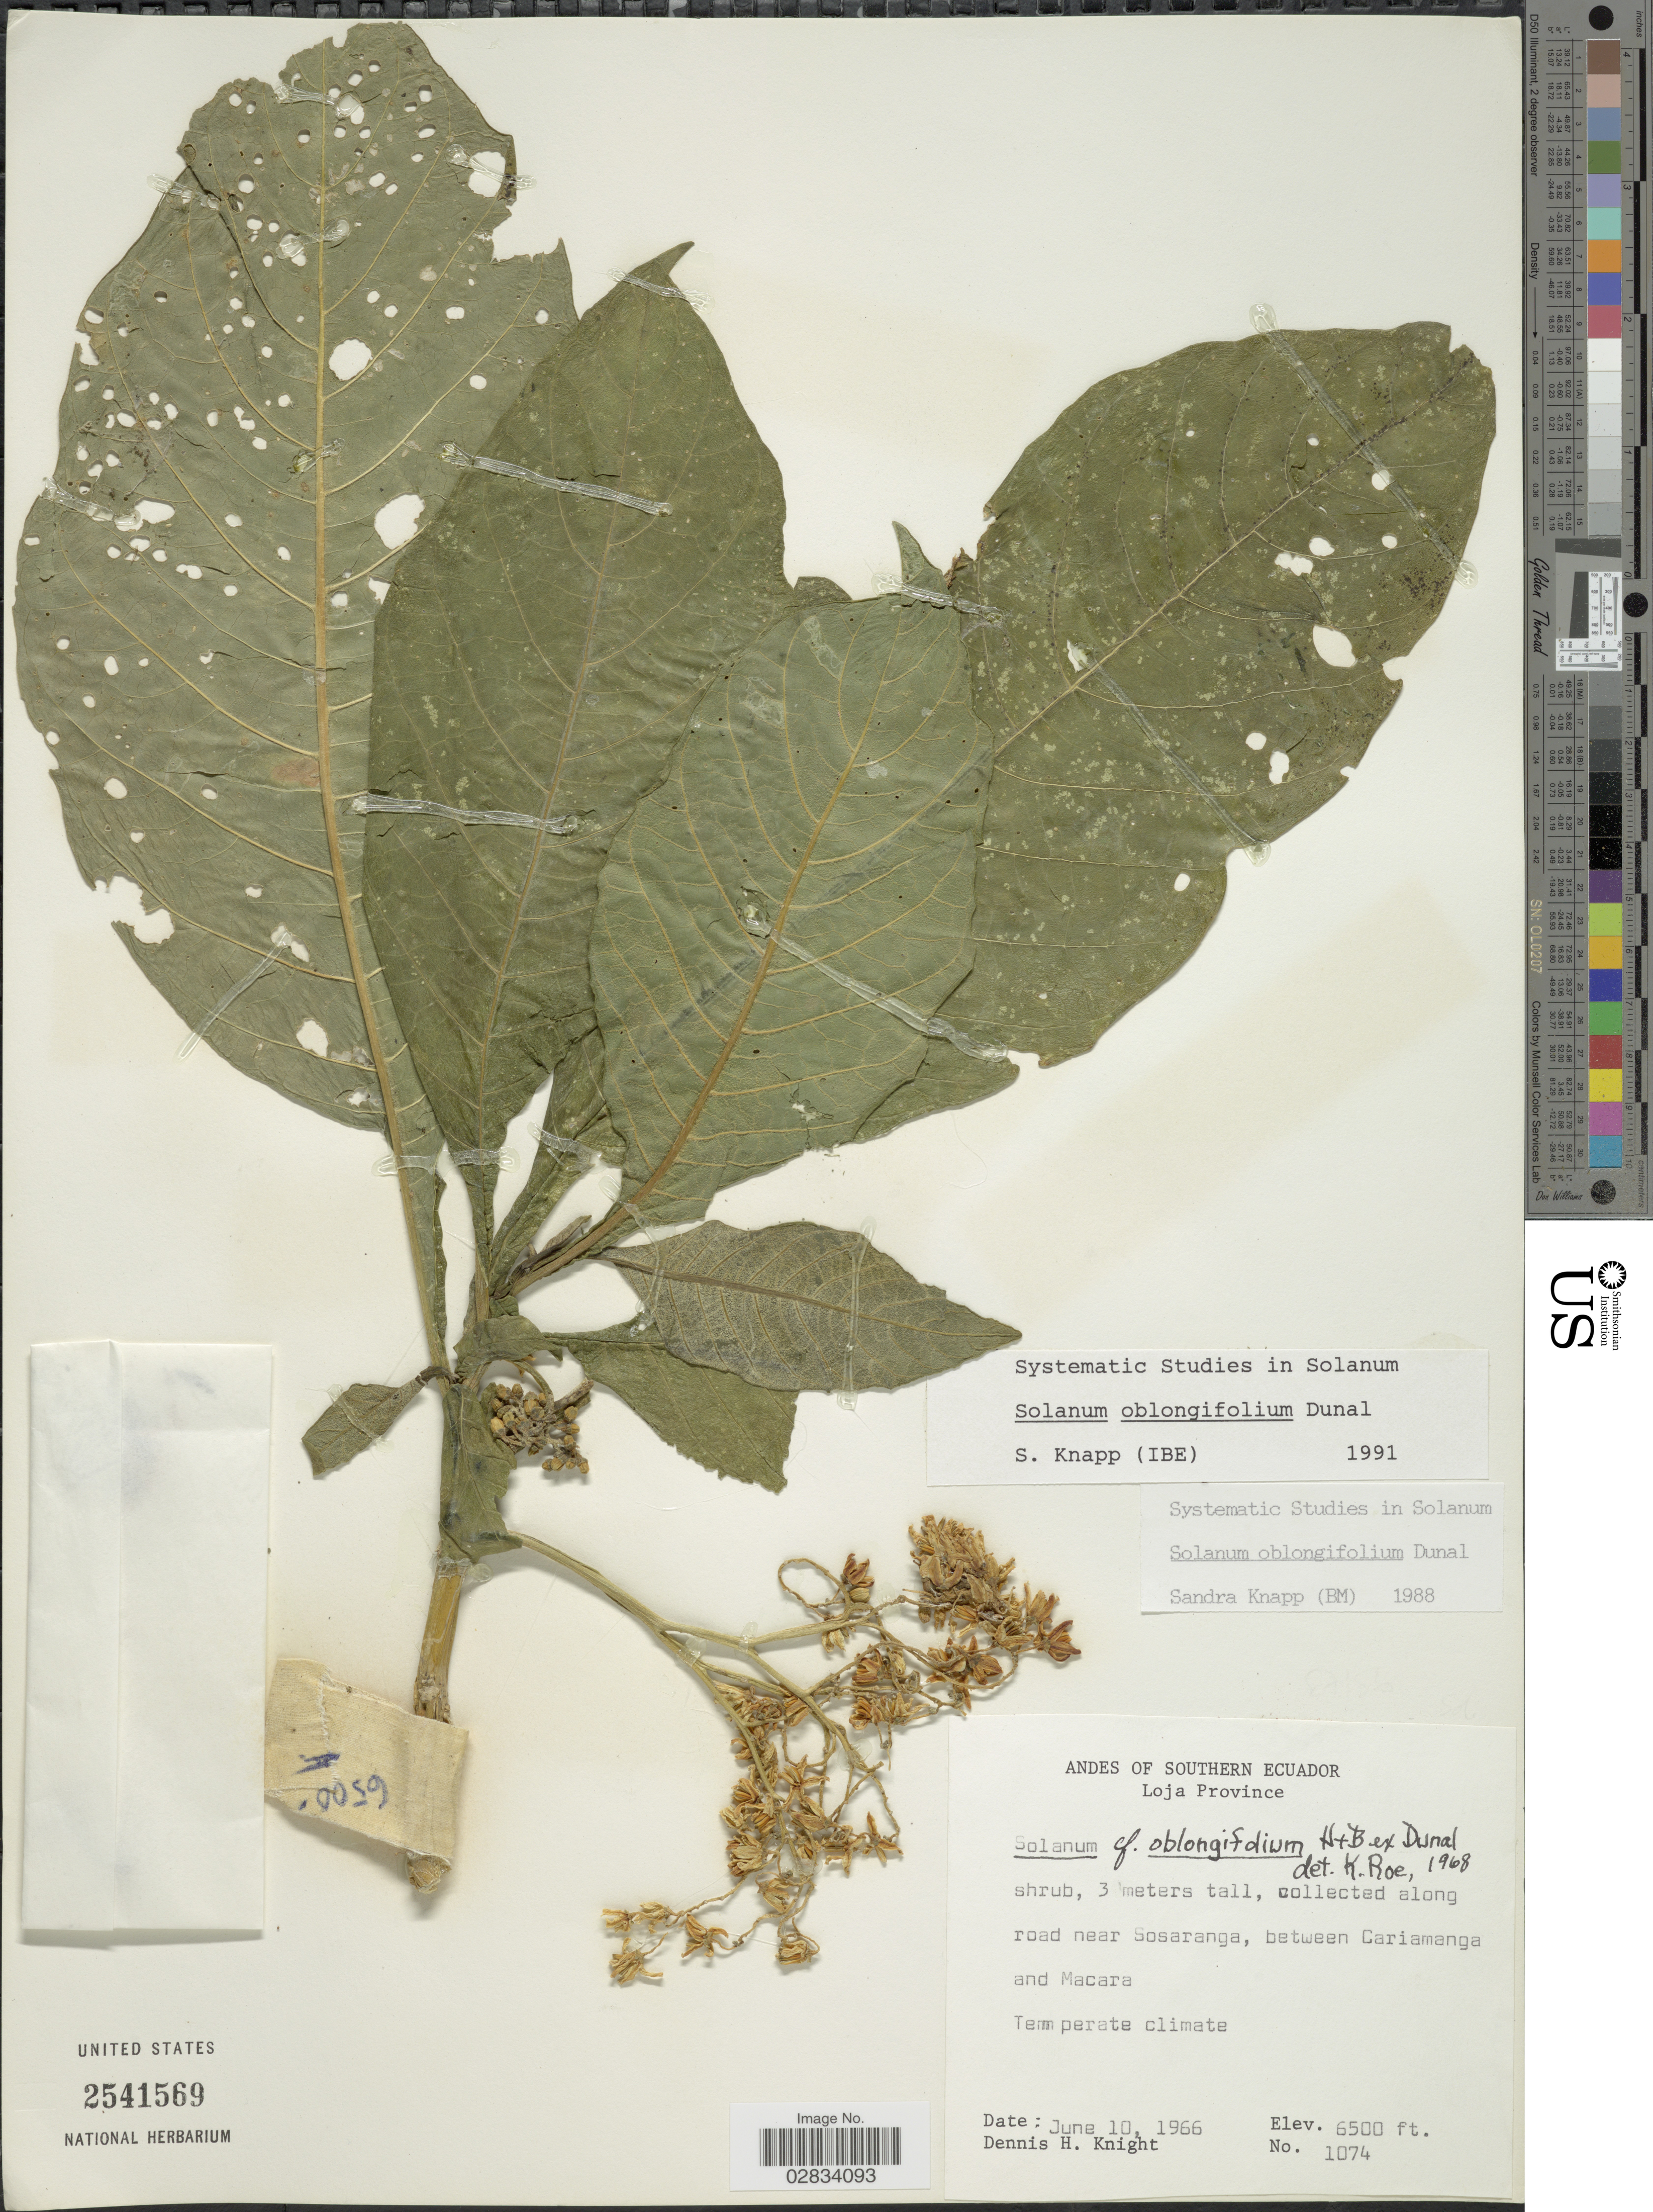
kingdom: Plantae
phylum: Tracheophyta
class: Magnoliopsida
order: Solanales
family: Solanaceae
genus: Solanum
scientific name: Solanum oblongifolium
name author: Duval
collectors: D. Knight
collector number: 1074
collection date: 1966-06-10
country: Ecuador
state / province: Loja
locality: Andes of Southern Ecuador, along road near Sosaranga, between Cariamanga and Macara.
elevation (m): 1981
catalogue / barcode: US 2541569